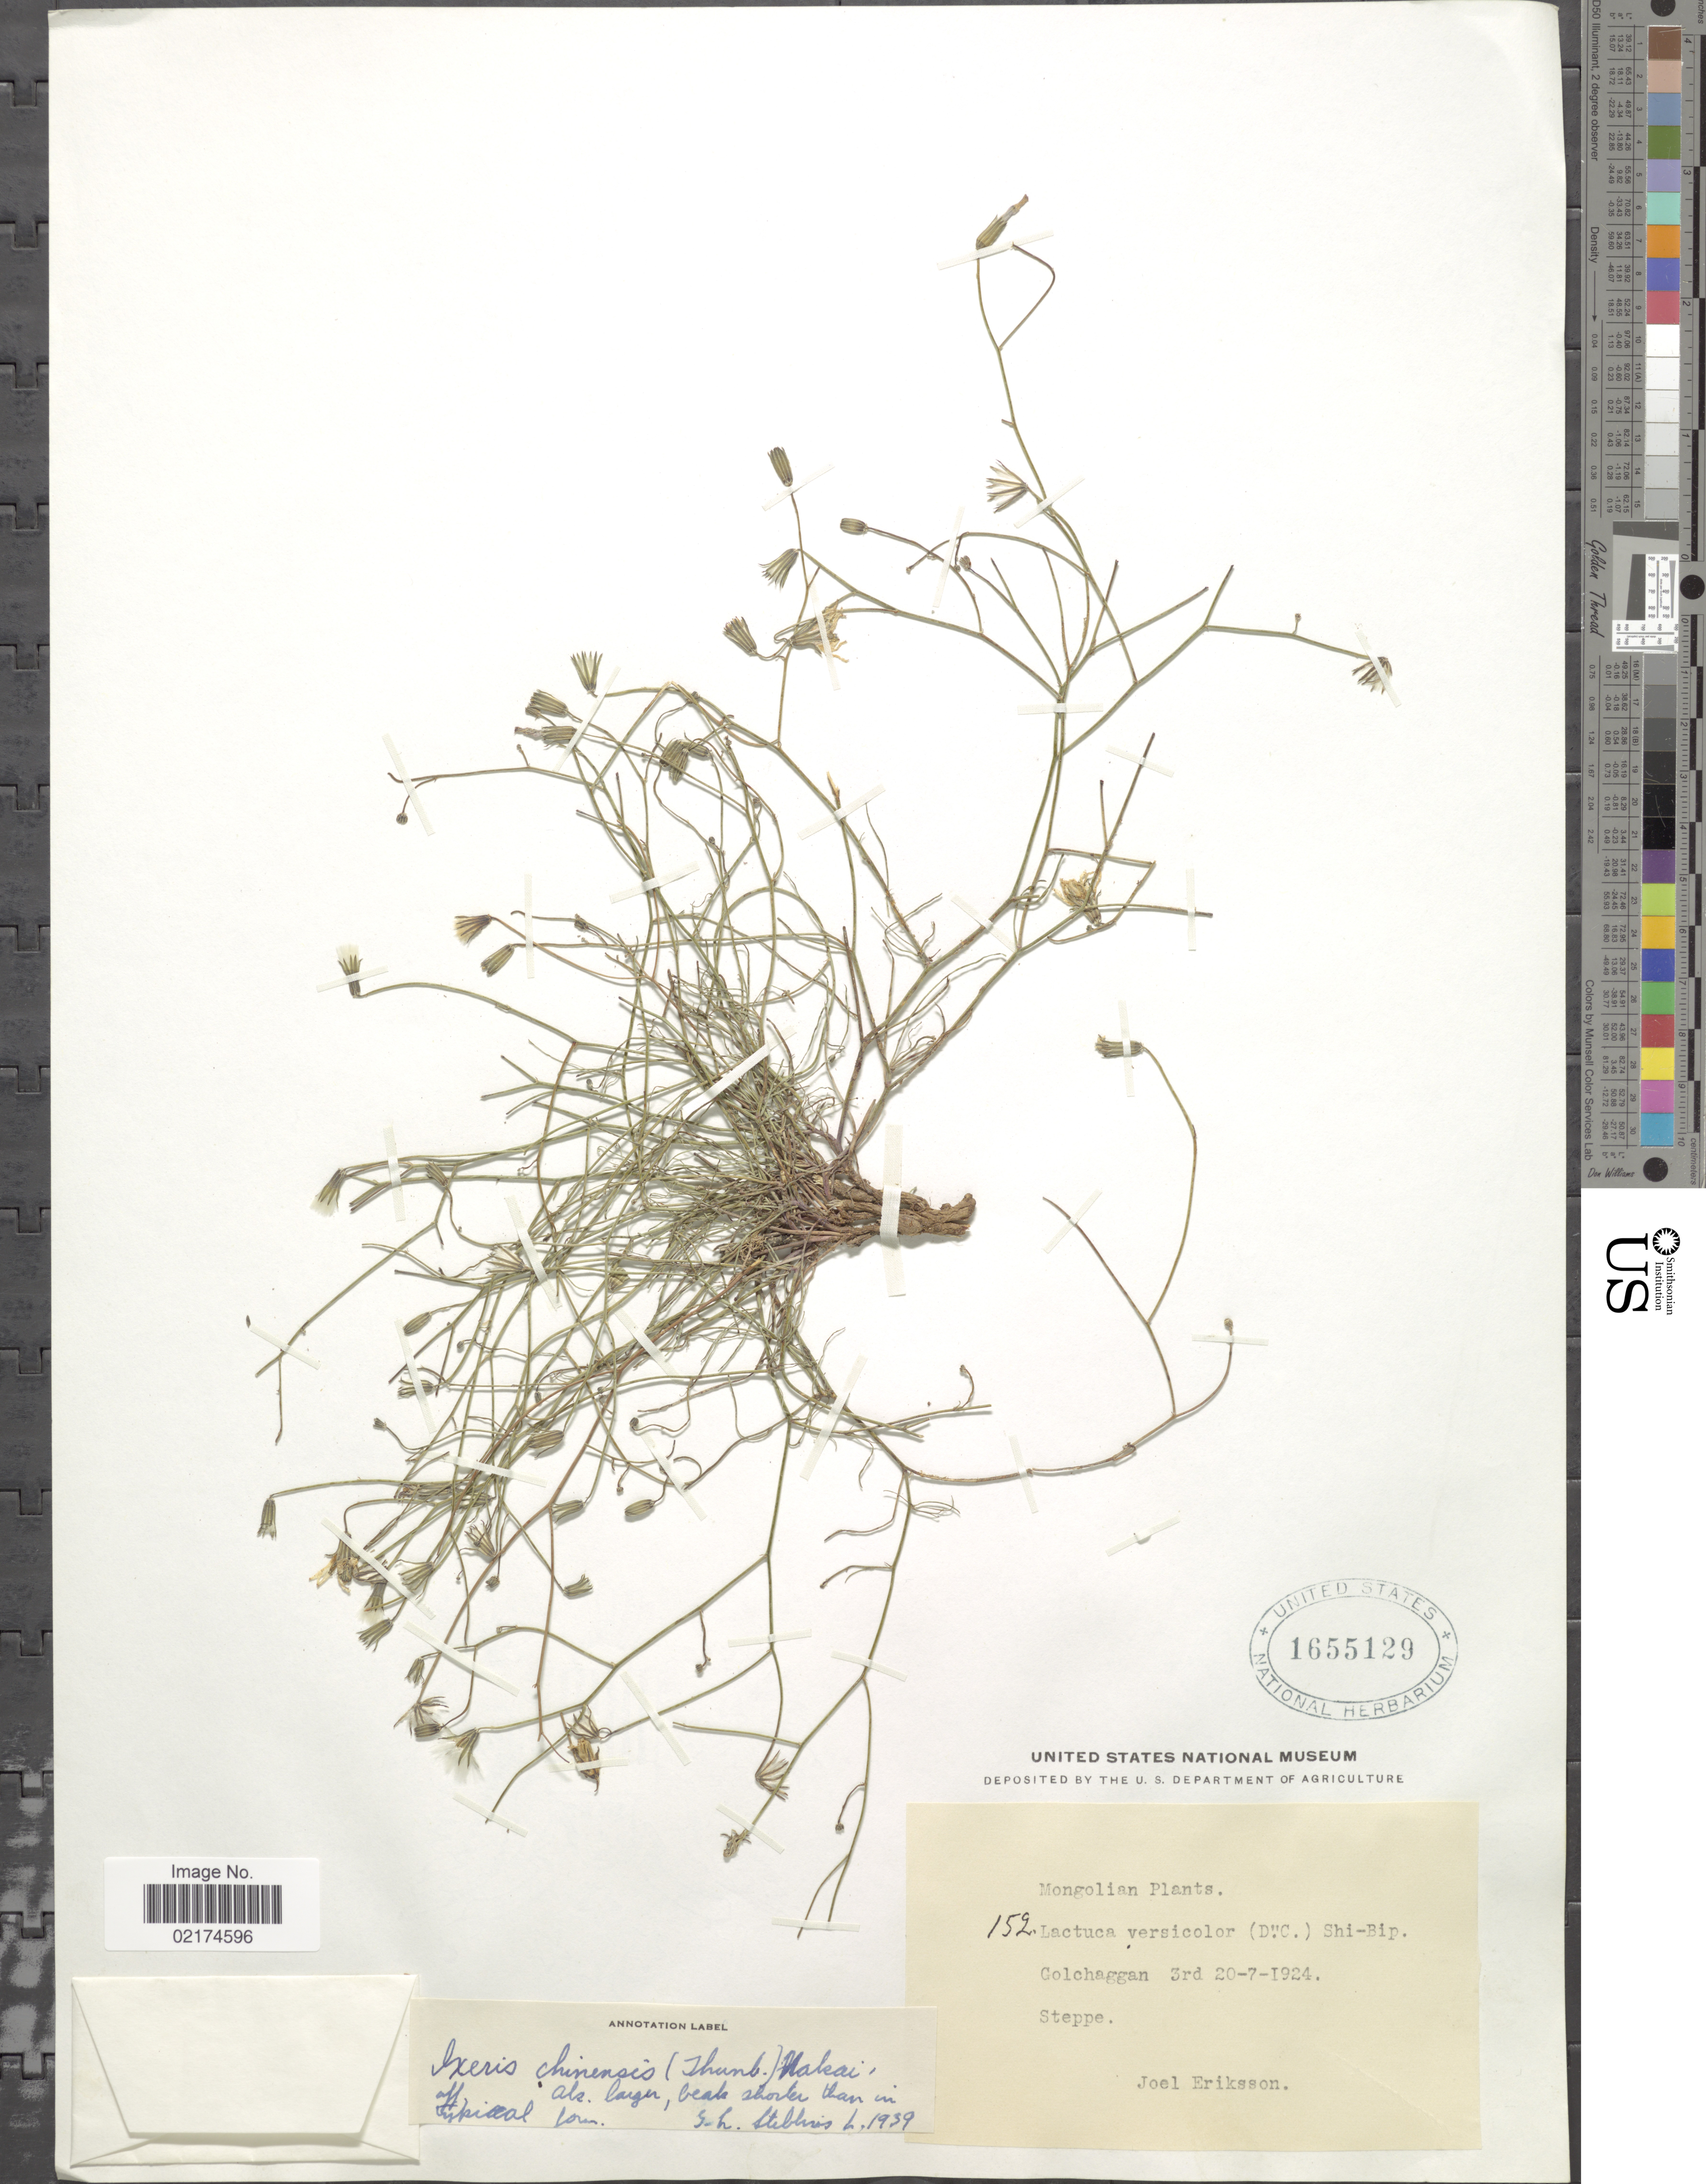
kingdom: Plantae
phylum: Tracheophyta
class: Magnoliopsida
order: Asterales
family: Asteraceae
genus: Ixeris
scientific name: Ixeris chinensis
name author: (Thunb.) Nakai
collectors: J. Eriksson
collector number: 152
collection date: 1924-07-20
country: Mongolia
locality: Mongolian, Colchaggan, Steppe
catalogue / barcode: US 1655129